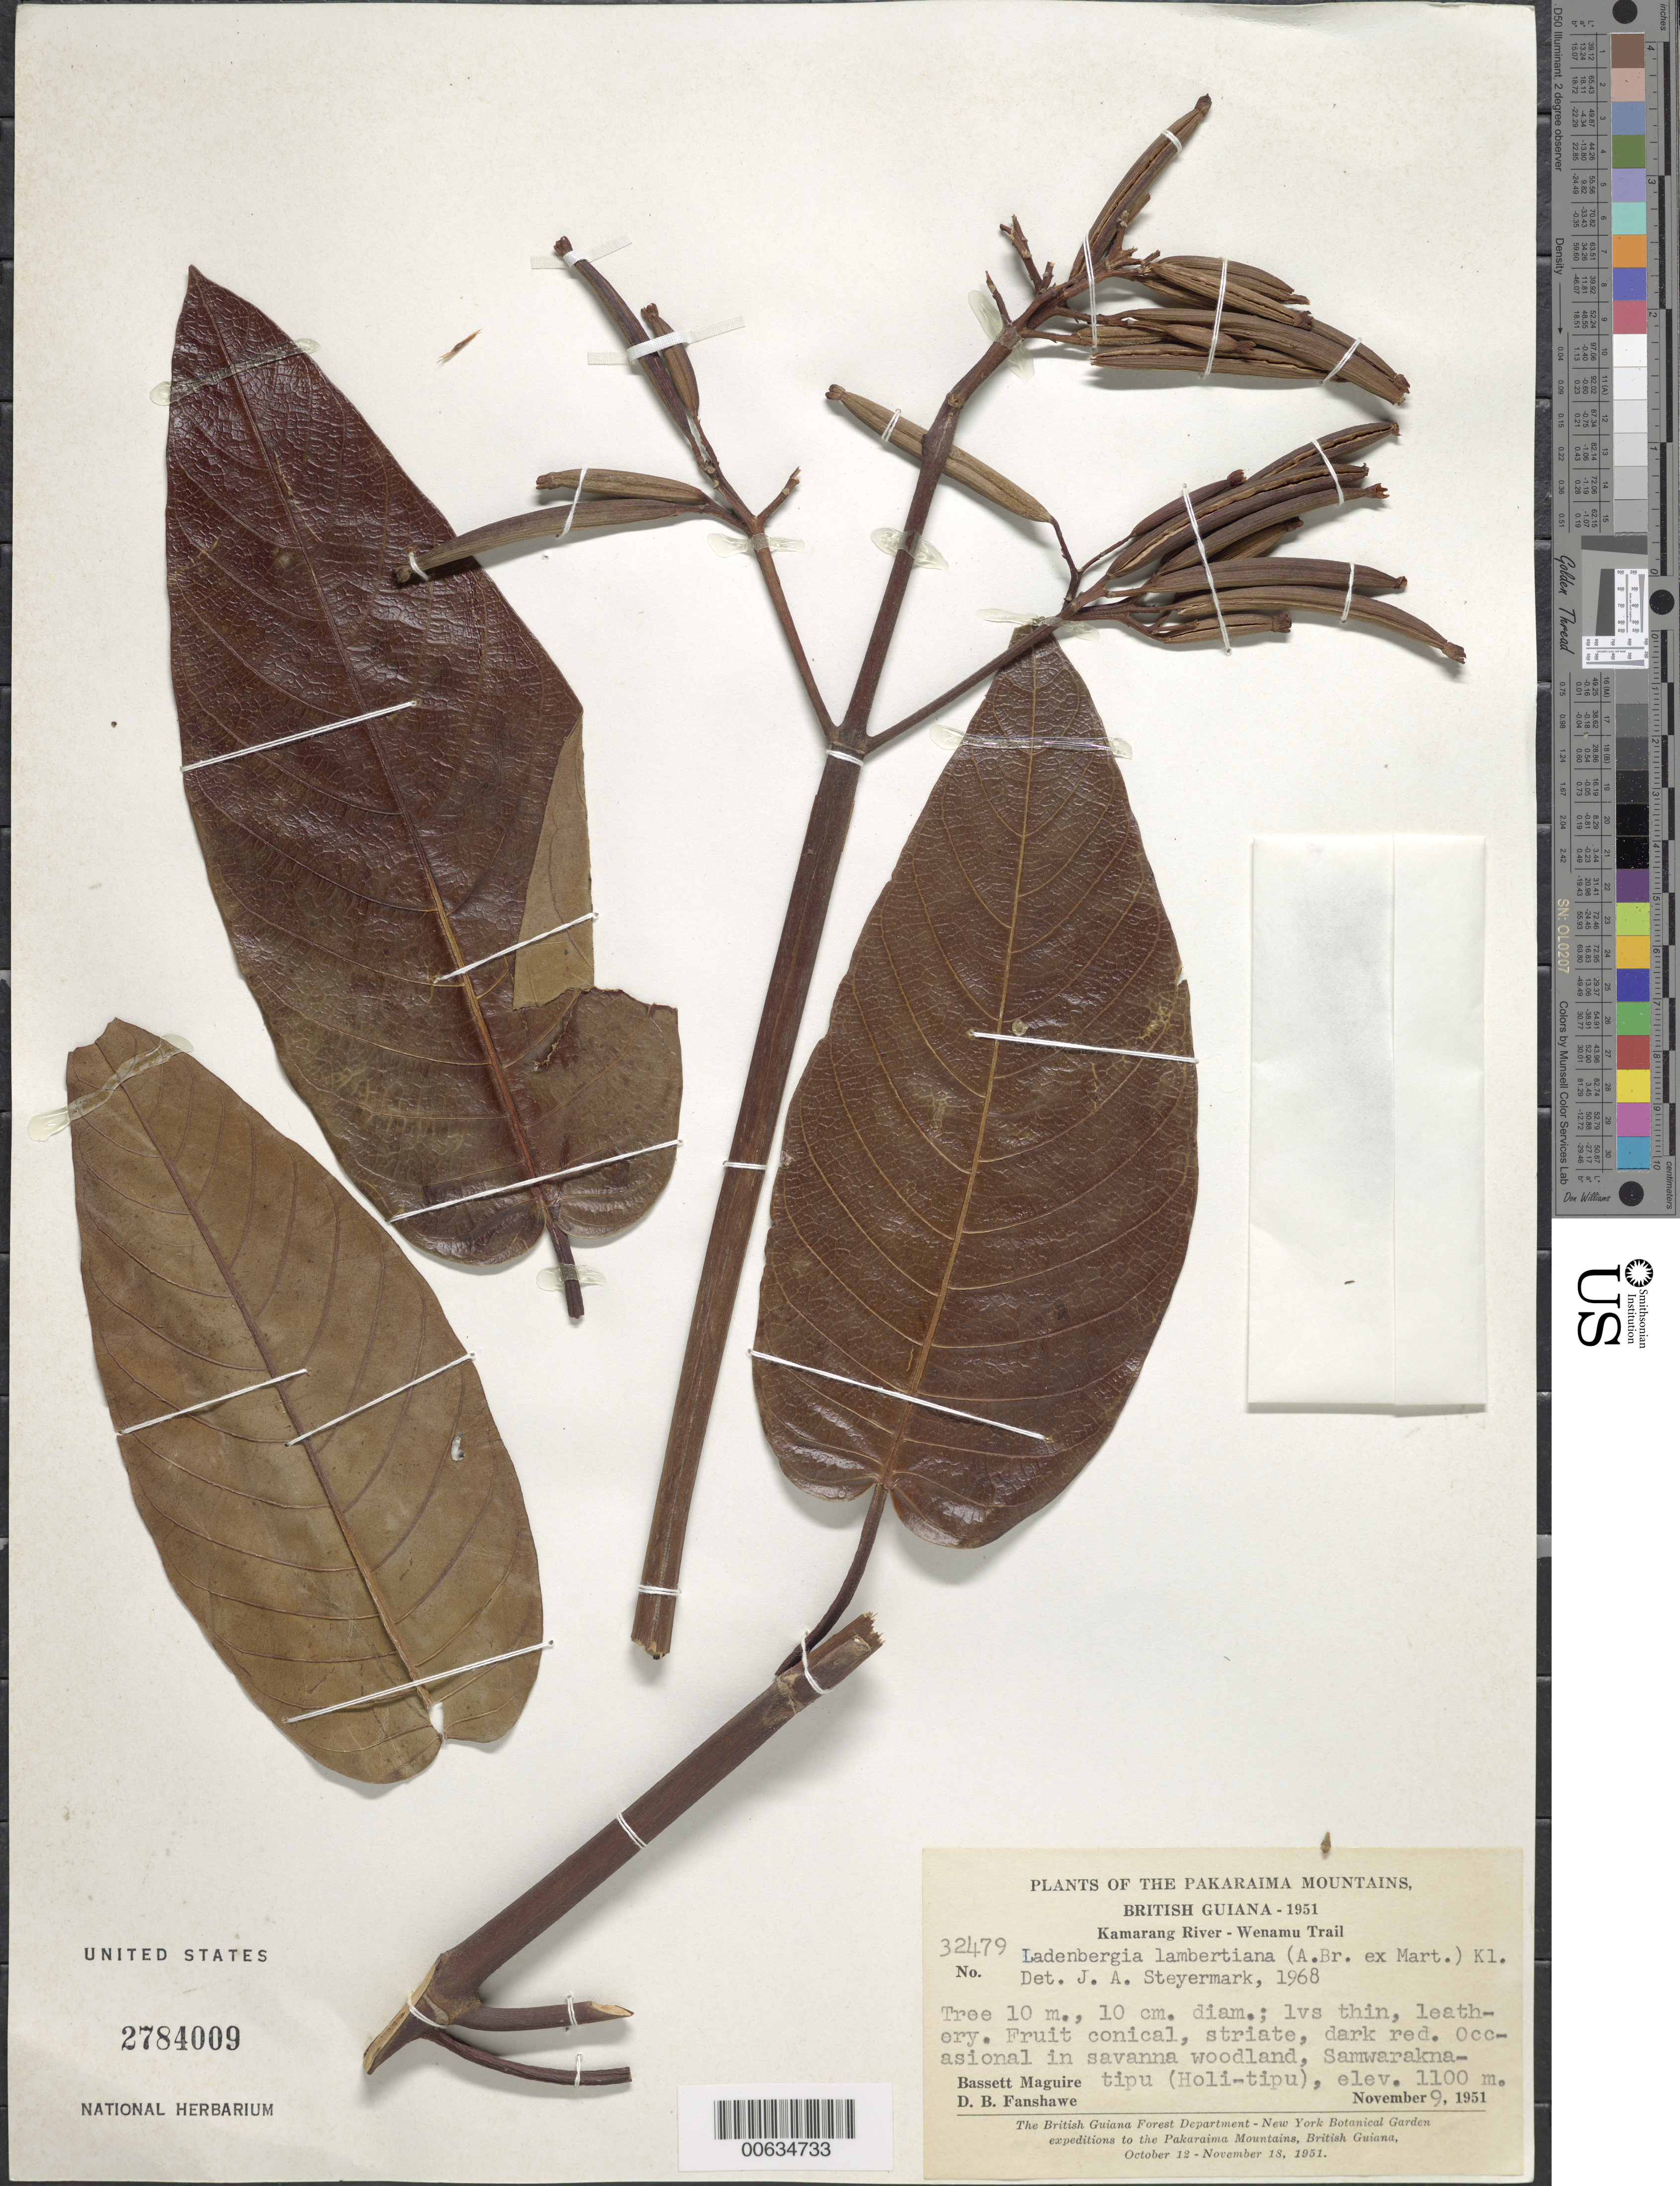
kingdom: Plantae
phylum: Tracheophyta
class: Magnoliopsida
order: Gentianales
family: Rubiaceae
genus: Ladenbergia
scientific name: Ladenbergia lambertiana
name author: (A. Braun ex Mart.) Klotzsch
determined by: Steyermark, Julian A., (VEN)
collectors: B. Maguire & D. B. Fanshawe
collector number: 32479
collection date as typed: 9-Nov-51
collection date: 1951-11-09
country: Guyana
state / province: Cuyuni-Mazaruni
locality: Samwarakna-tipu (Holi-tipu), Kamarang River - Wenamu Trail, Pakaraima Mts.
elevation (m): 1100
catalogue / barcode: US 2784009